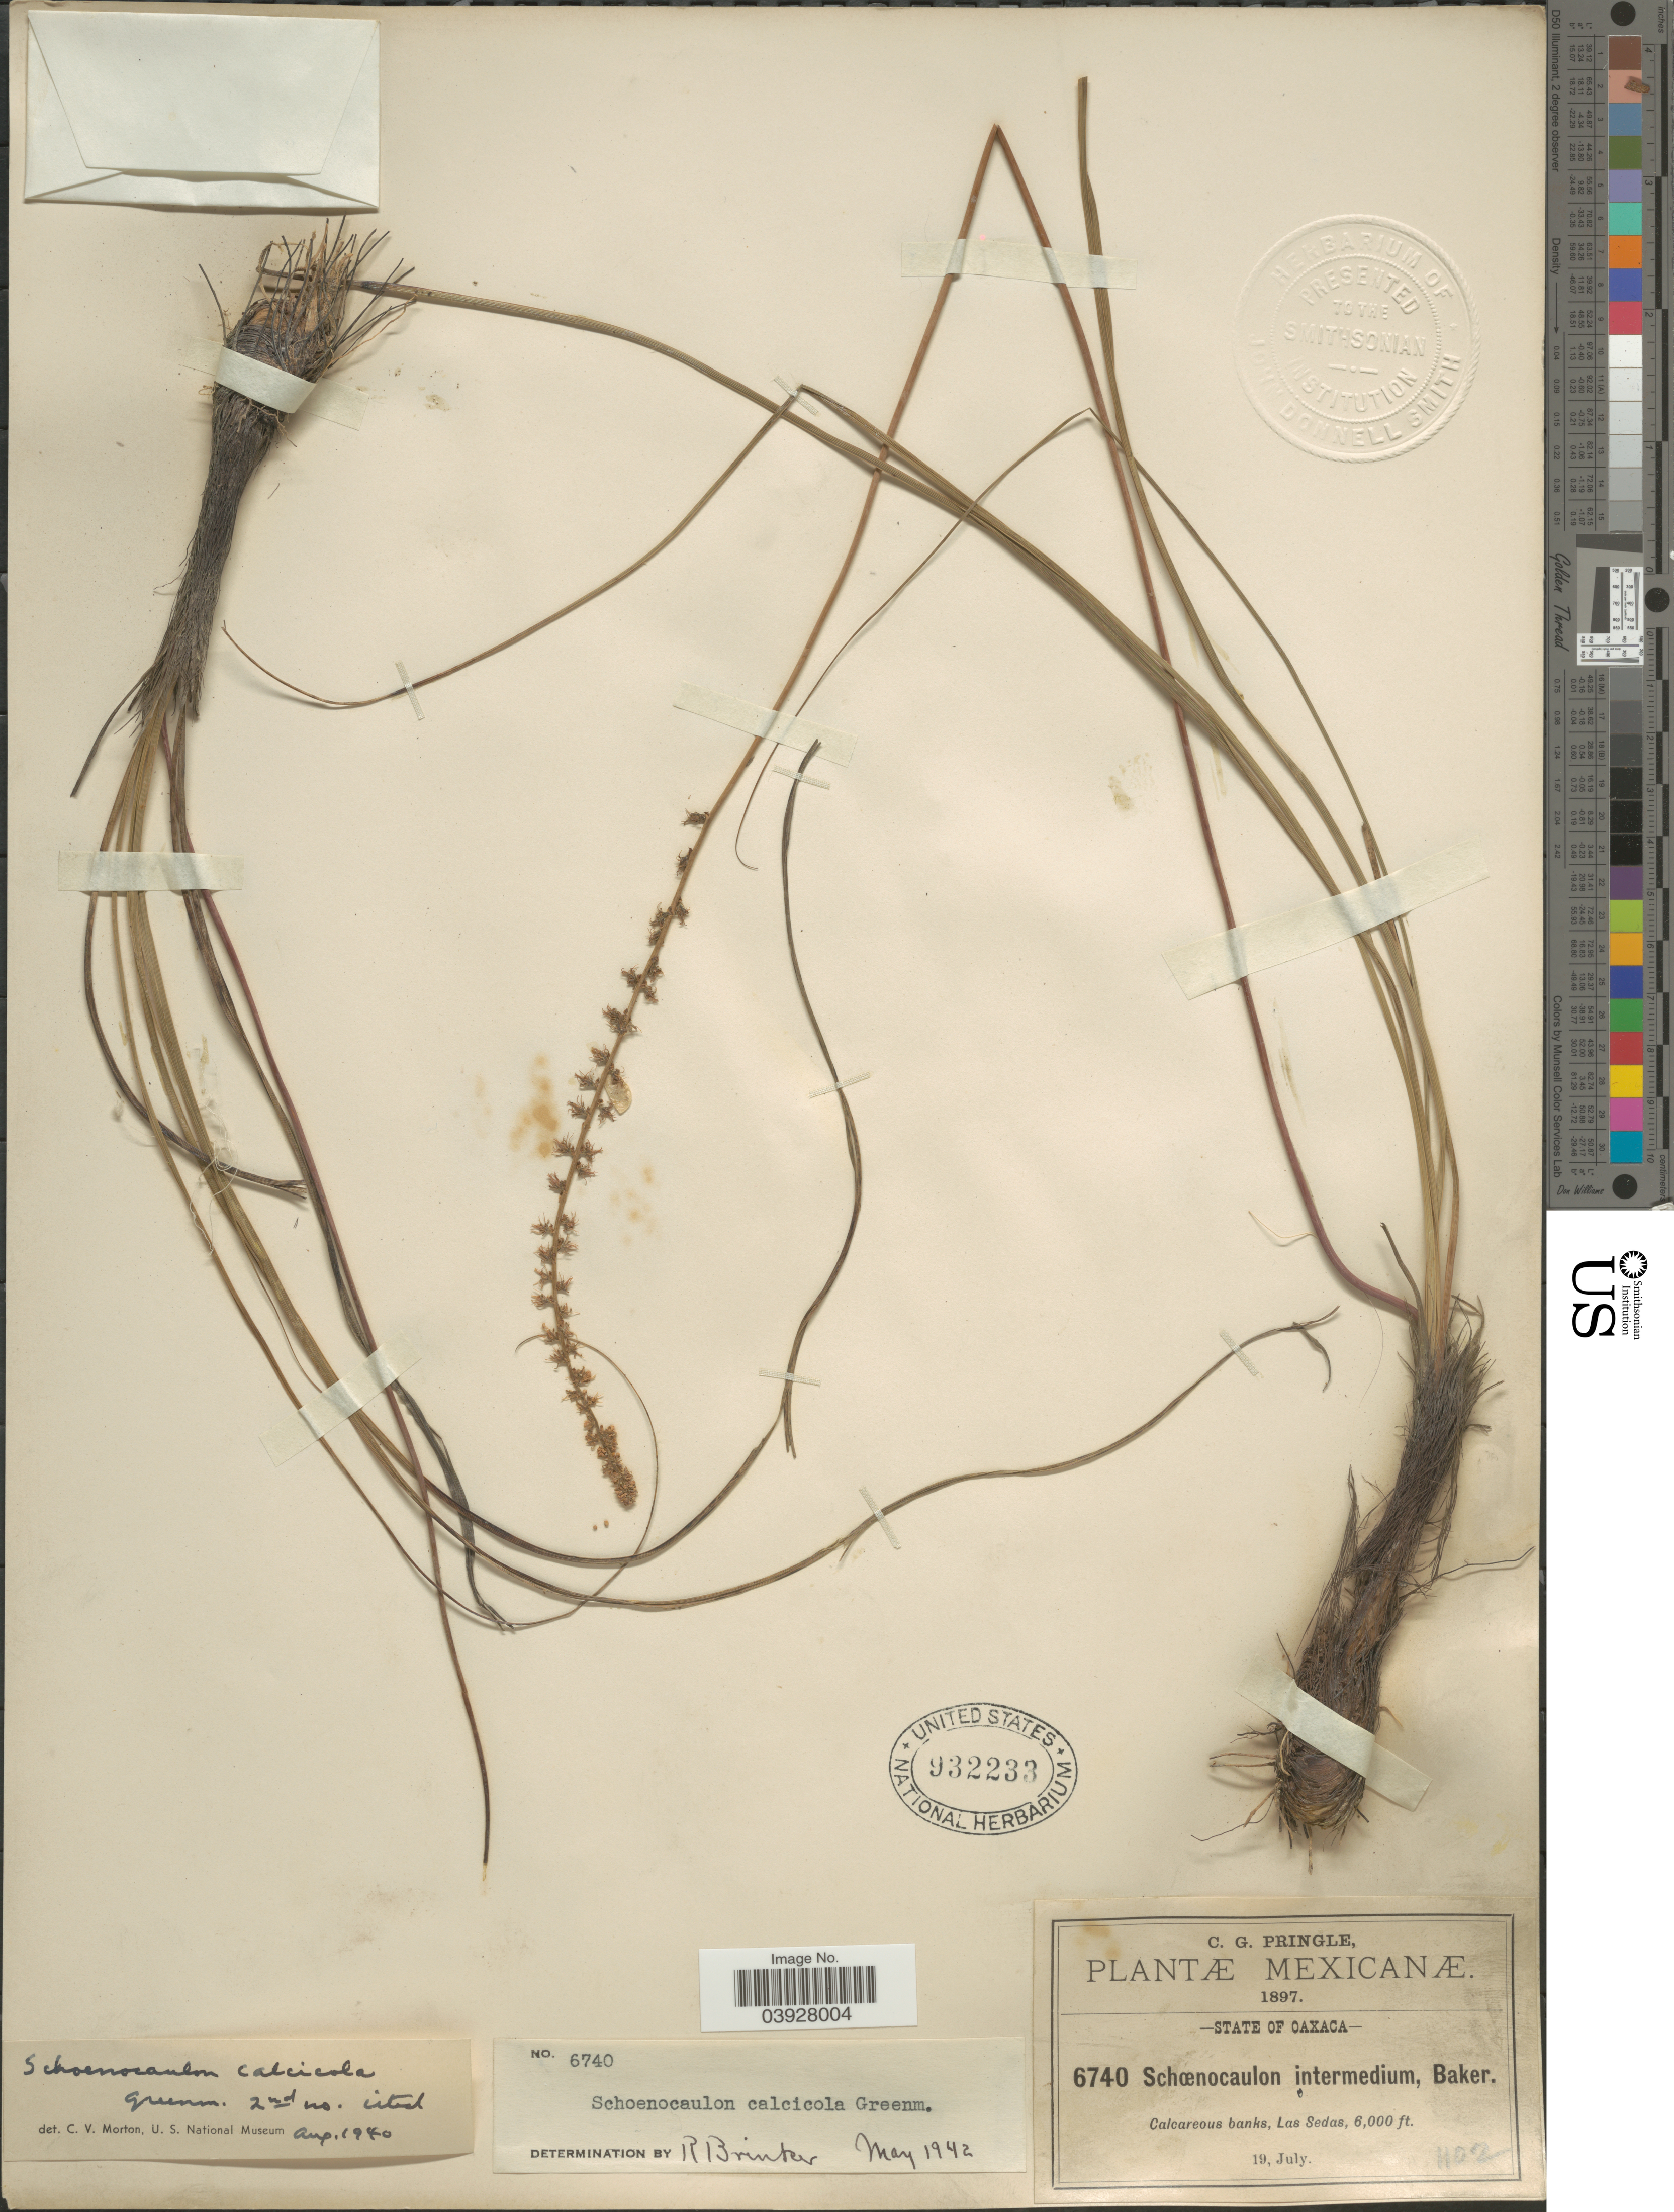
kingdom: Plantae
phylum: Tracheophyta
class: Liliopsida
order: Liliales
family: Melanthiaceae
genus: Schoenocaulon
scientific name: Schoenocaulon calcicola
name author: Greenm.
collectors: C. G. Pringle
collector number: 6740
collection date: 1897-07-19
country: Mexico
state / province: Oaxaca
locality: Las Sedas.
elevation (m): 1829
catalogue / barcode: US 932233